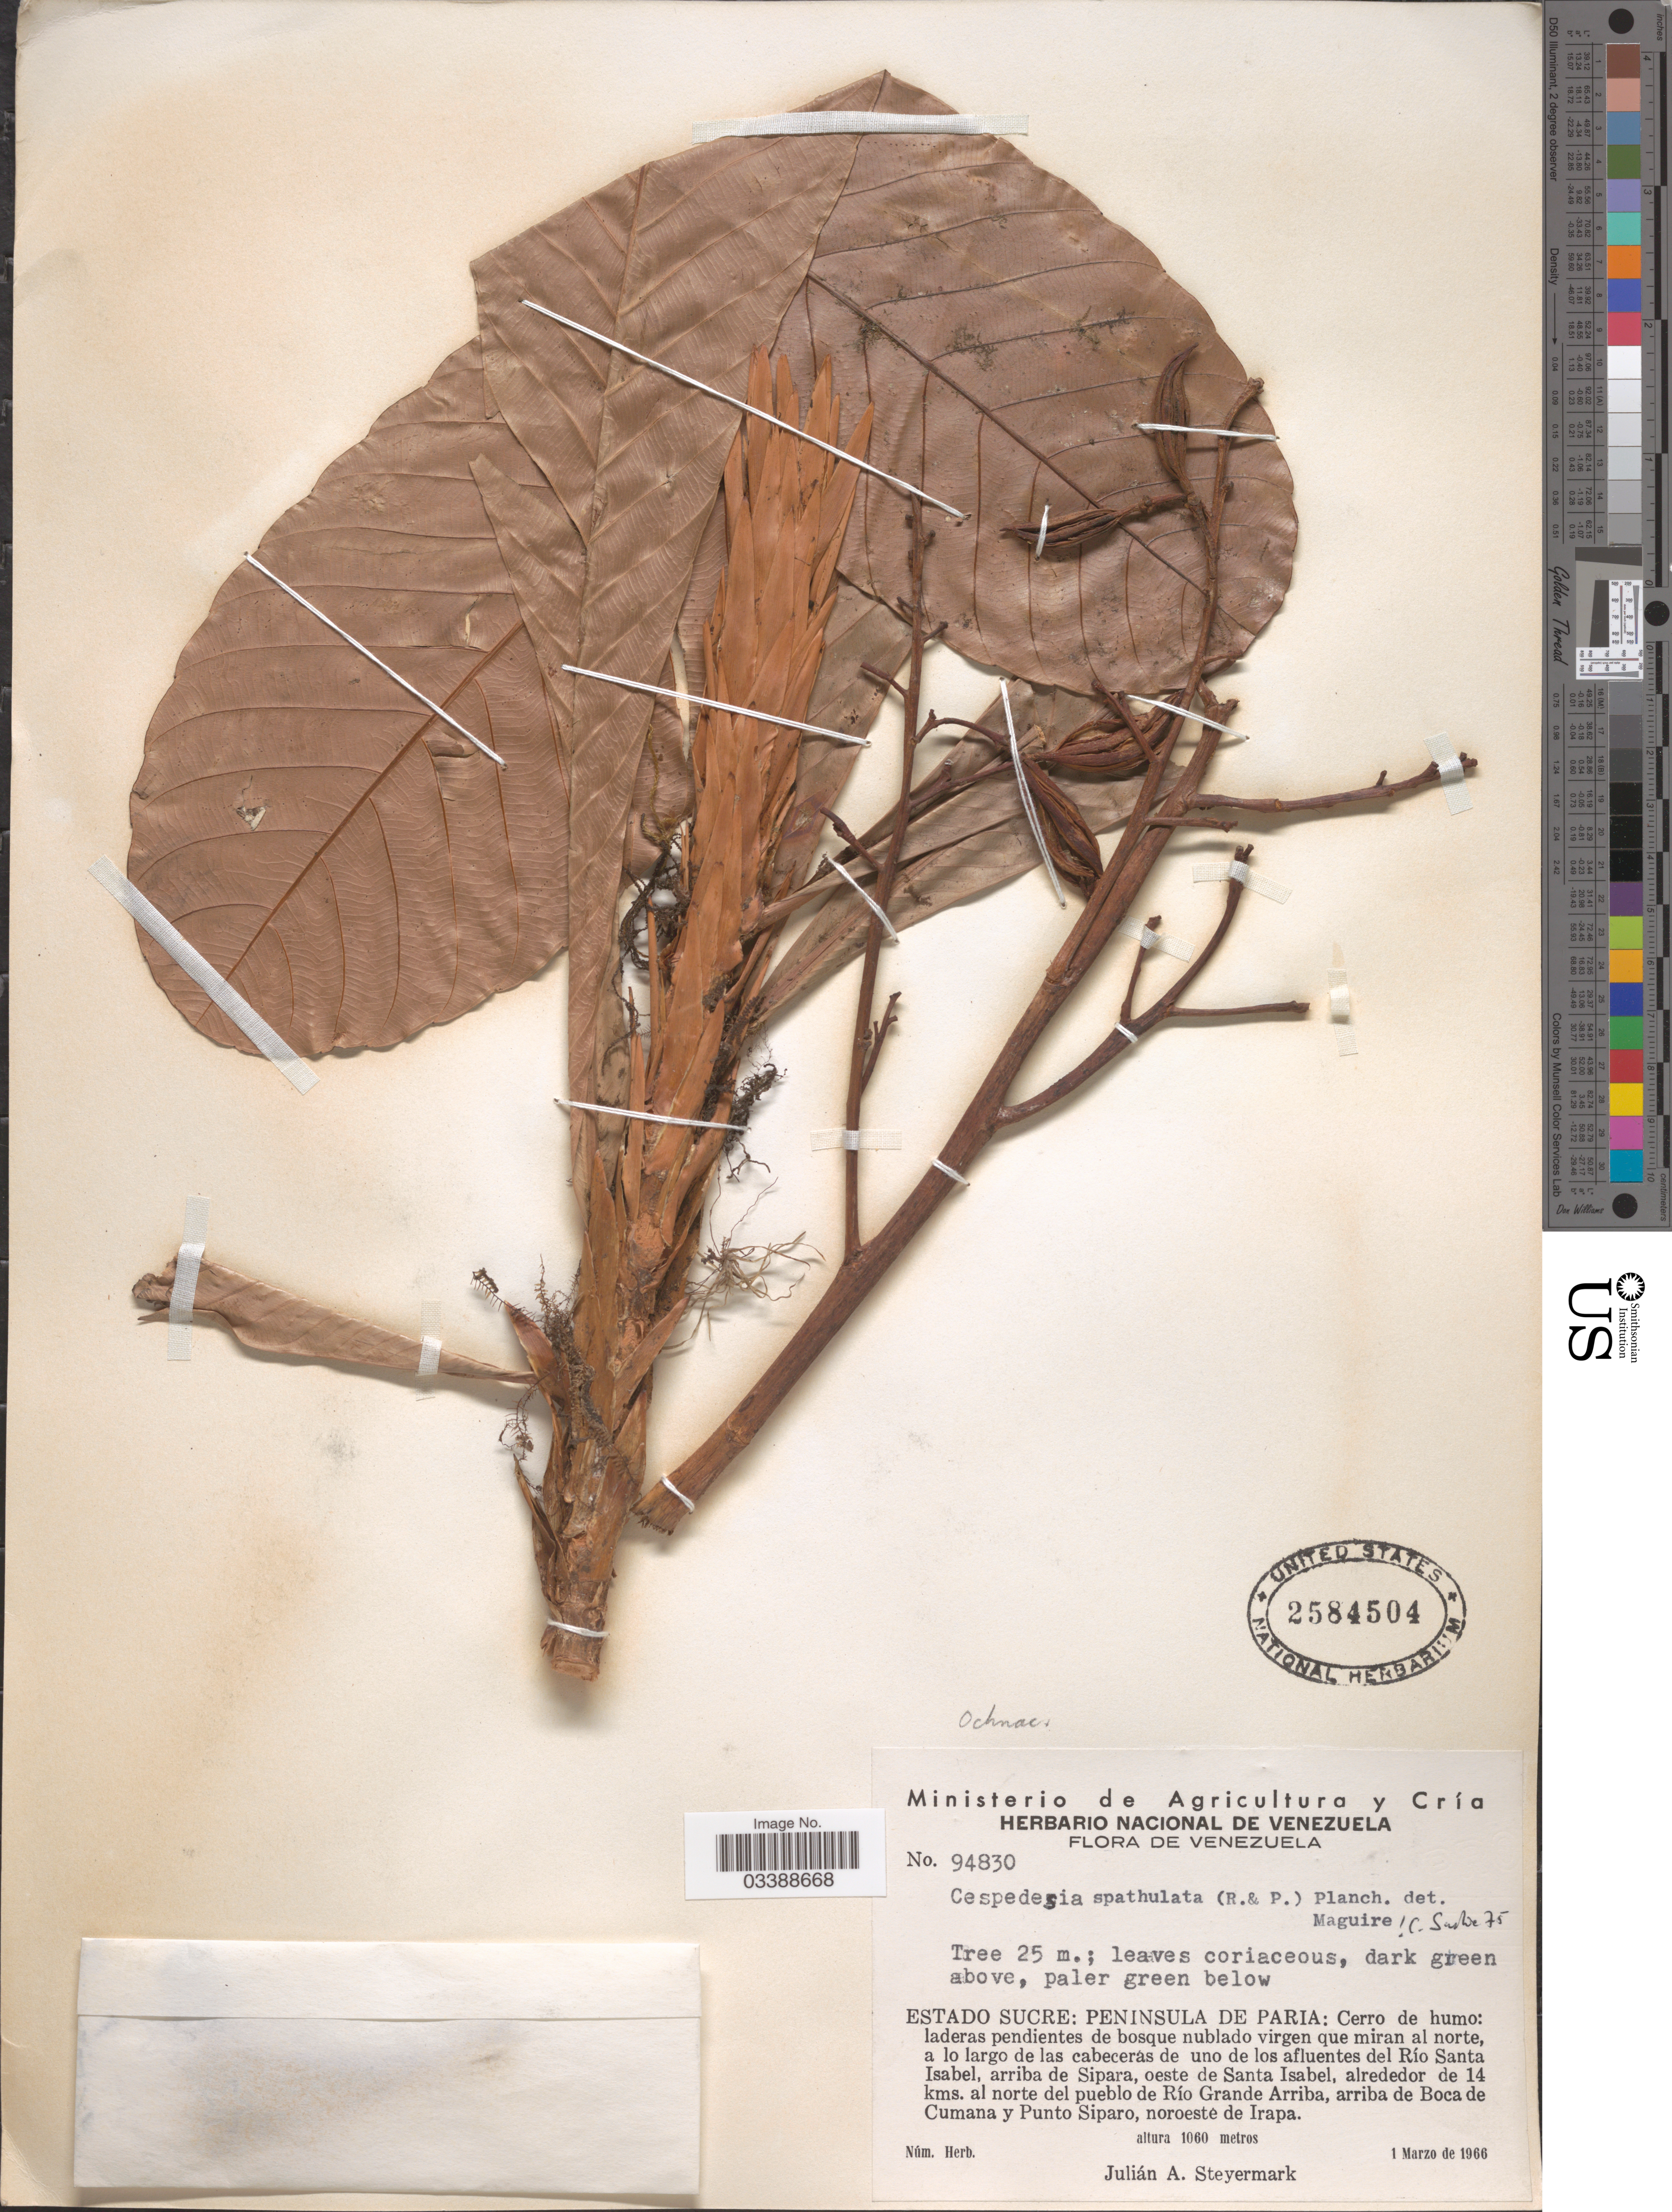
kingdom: Plantae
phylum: Tracheophyta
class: Magnoliopsida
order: Malpighiales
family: Ochnaceae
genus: Cespedesia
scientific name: Cespedesia spathulata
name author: (Ruiz & Pav.) Planch.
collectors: J. Steyermark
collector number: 94830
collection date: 1966-03-01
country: Venezuela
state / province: Sucre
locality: Peninsula de Paria: Cerro de humo: laderas pendientes de bosque nublado virgen que miran al norte, a lo largo de las cabeceras de uno de los afluentes del Río Santa Isabel, arriba de Sipara, oeste de Santa Isabel, alrededor de 14 kms. al norte del pueblo de Río Grande Arriba, arriba de Boca de Cumana y Punto Siparo, noroeste de Irapa.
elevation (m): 1060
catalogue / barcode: US 2584504